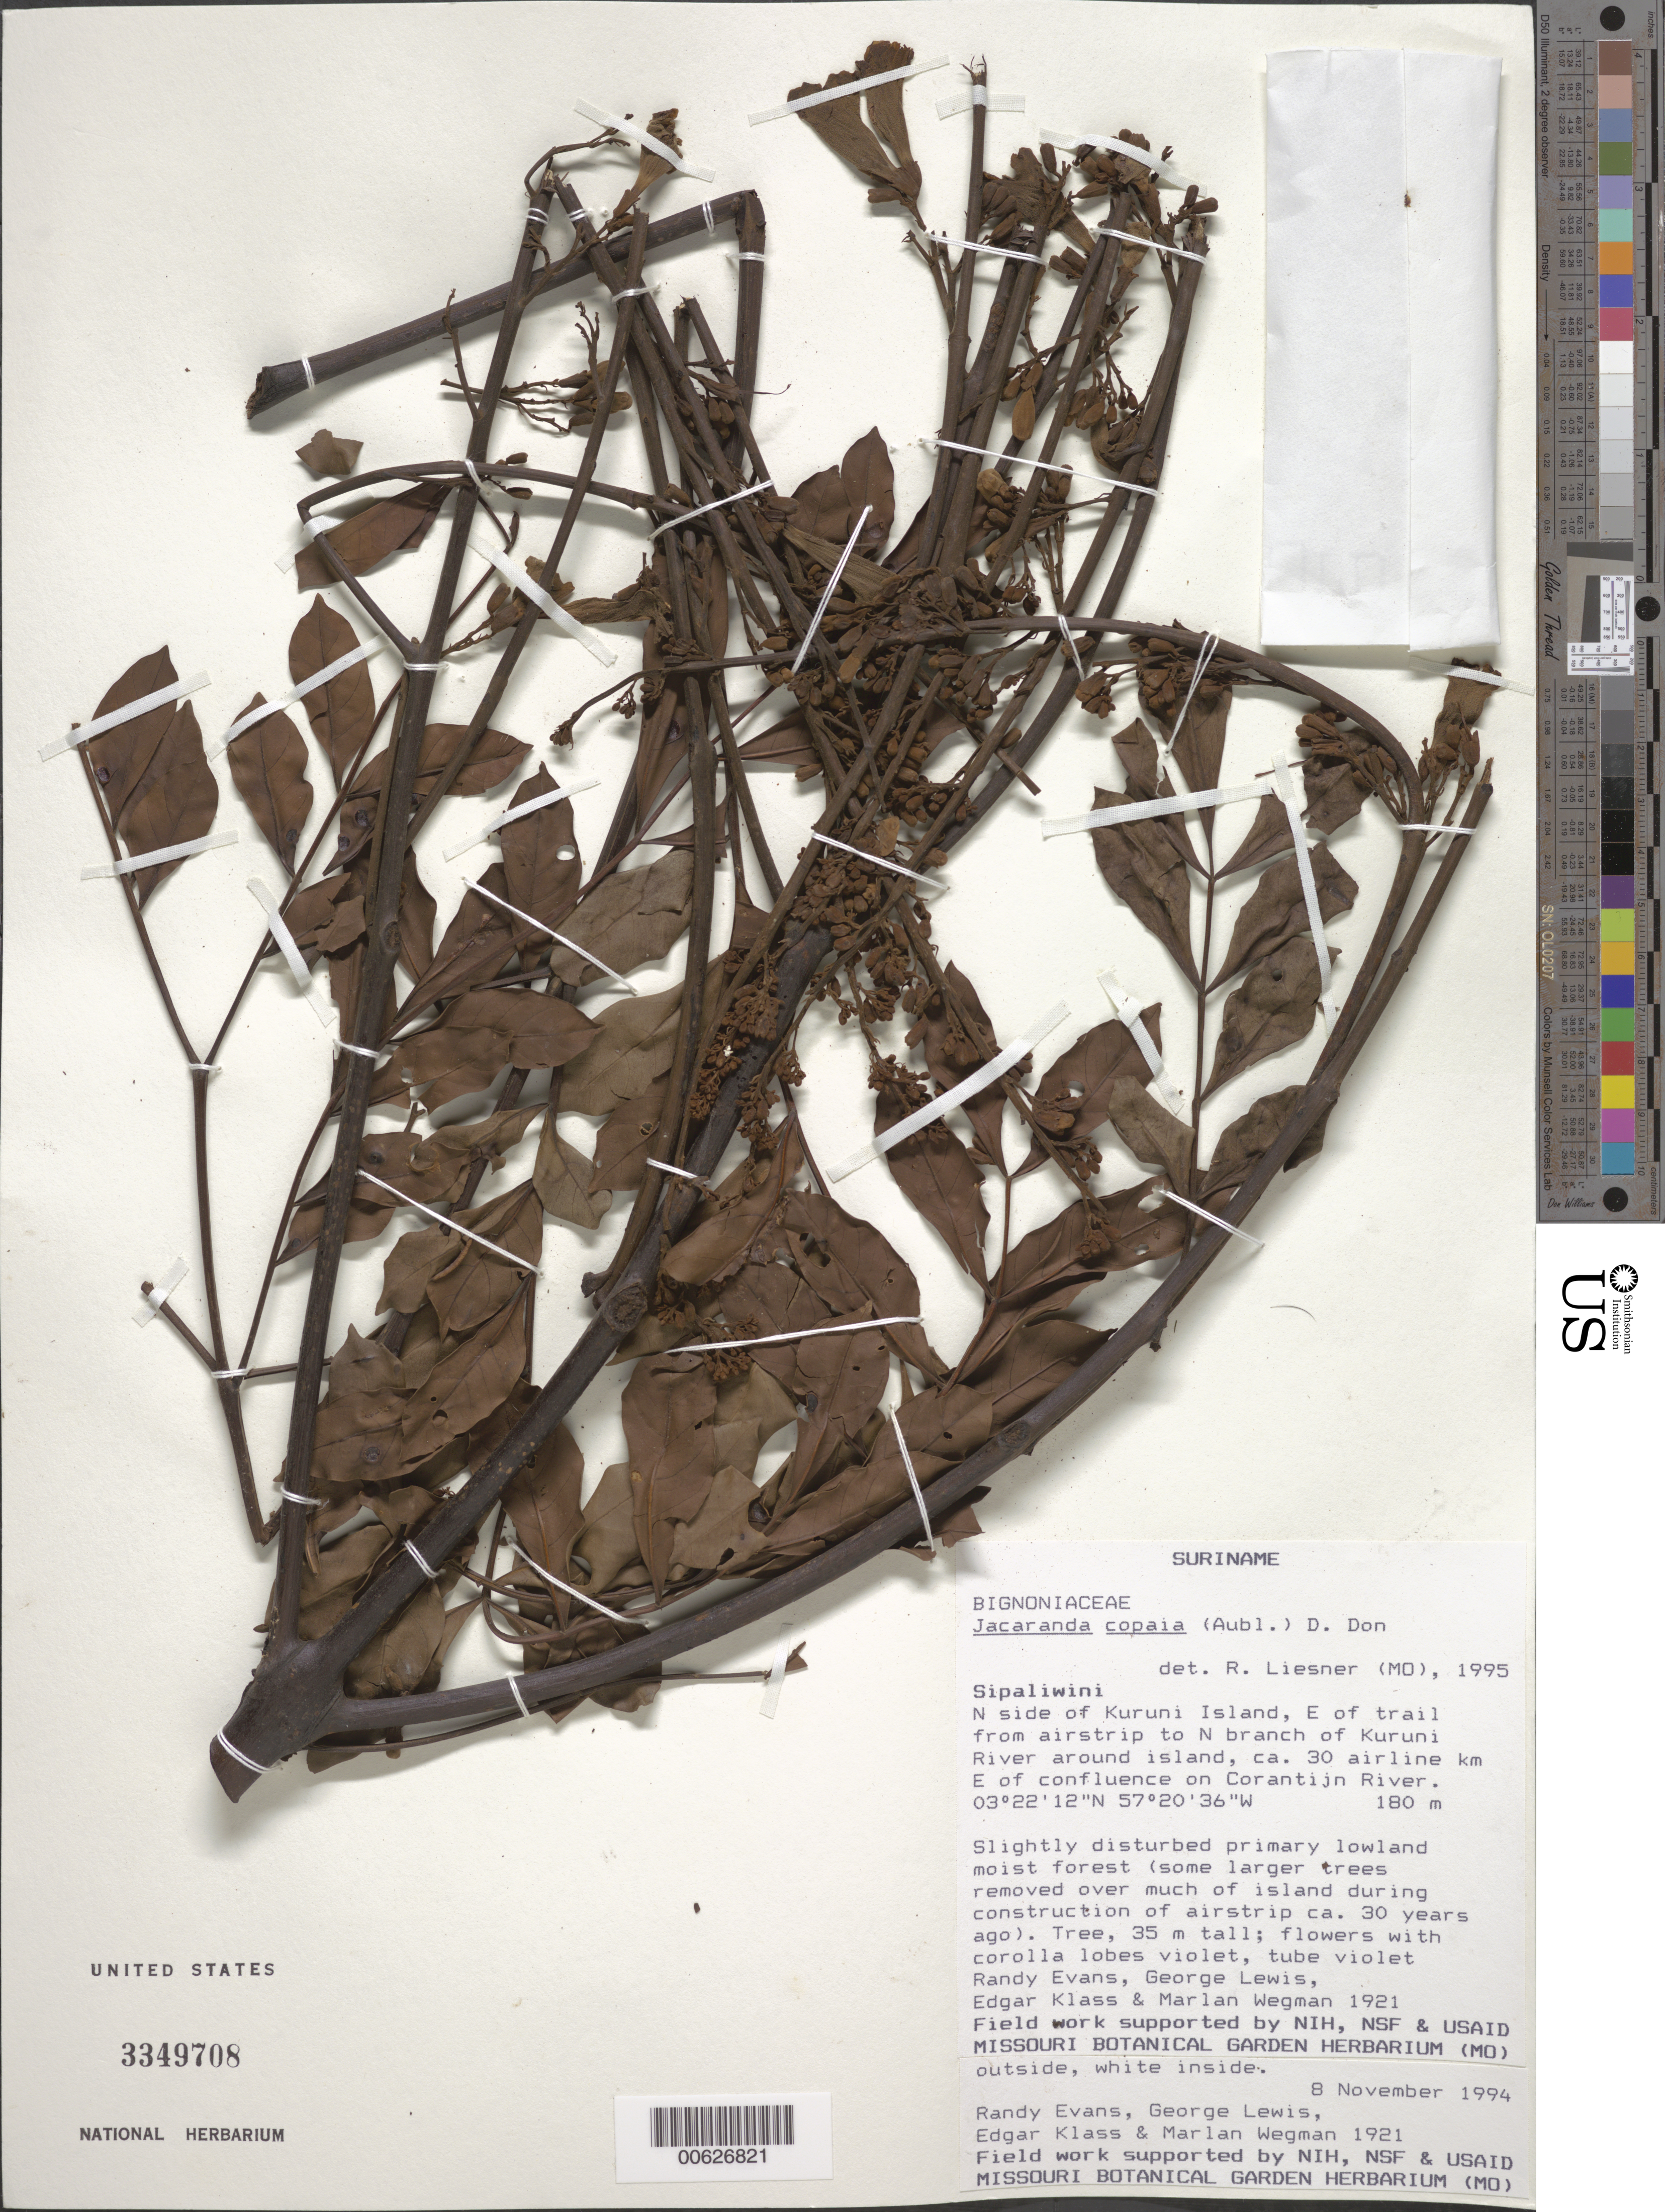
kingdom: Plantae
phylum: Tracheophyta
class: Magnoliopsida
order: Lamiales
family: Bignoniaceae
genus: Jacaranda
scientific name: Jacaranda copaia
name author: (Aubl.) D. Don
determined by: Liesner, R. L.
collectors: R. Evans, G. Lewis, E. Klass & M. Wegman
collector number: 1921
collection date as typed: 8-Nov-94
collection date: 1994-11-08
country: Suriname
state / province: Sipaliwini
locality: Kuruni Island, N side, E of trail from airstrip to N branch of Kuruni R., ca 30 airline km E of confluence on Corantijn R.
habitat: Slightly disturbed primary lowland moist forest (some larger trees removed over much of island during construction of airstrip ca. 30 yrs ago)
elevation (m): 180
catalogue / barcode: US 3349708